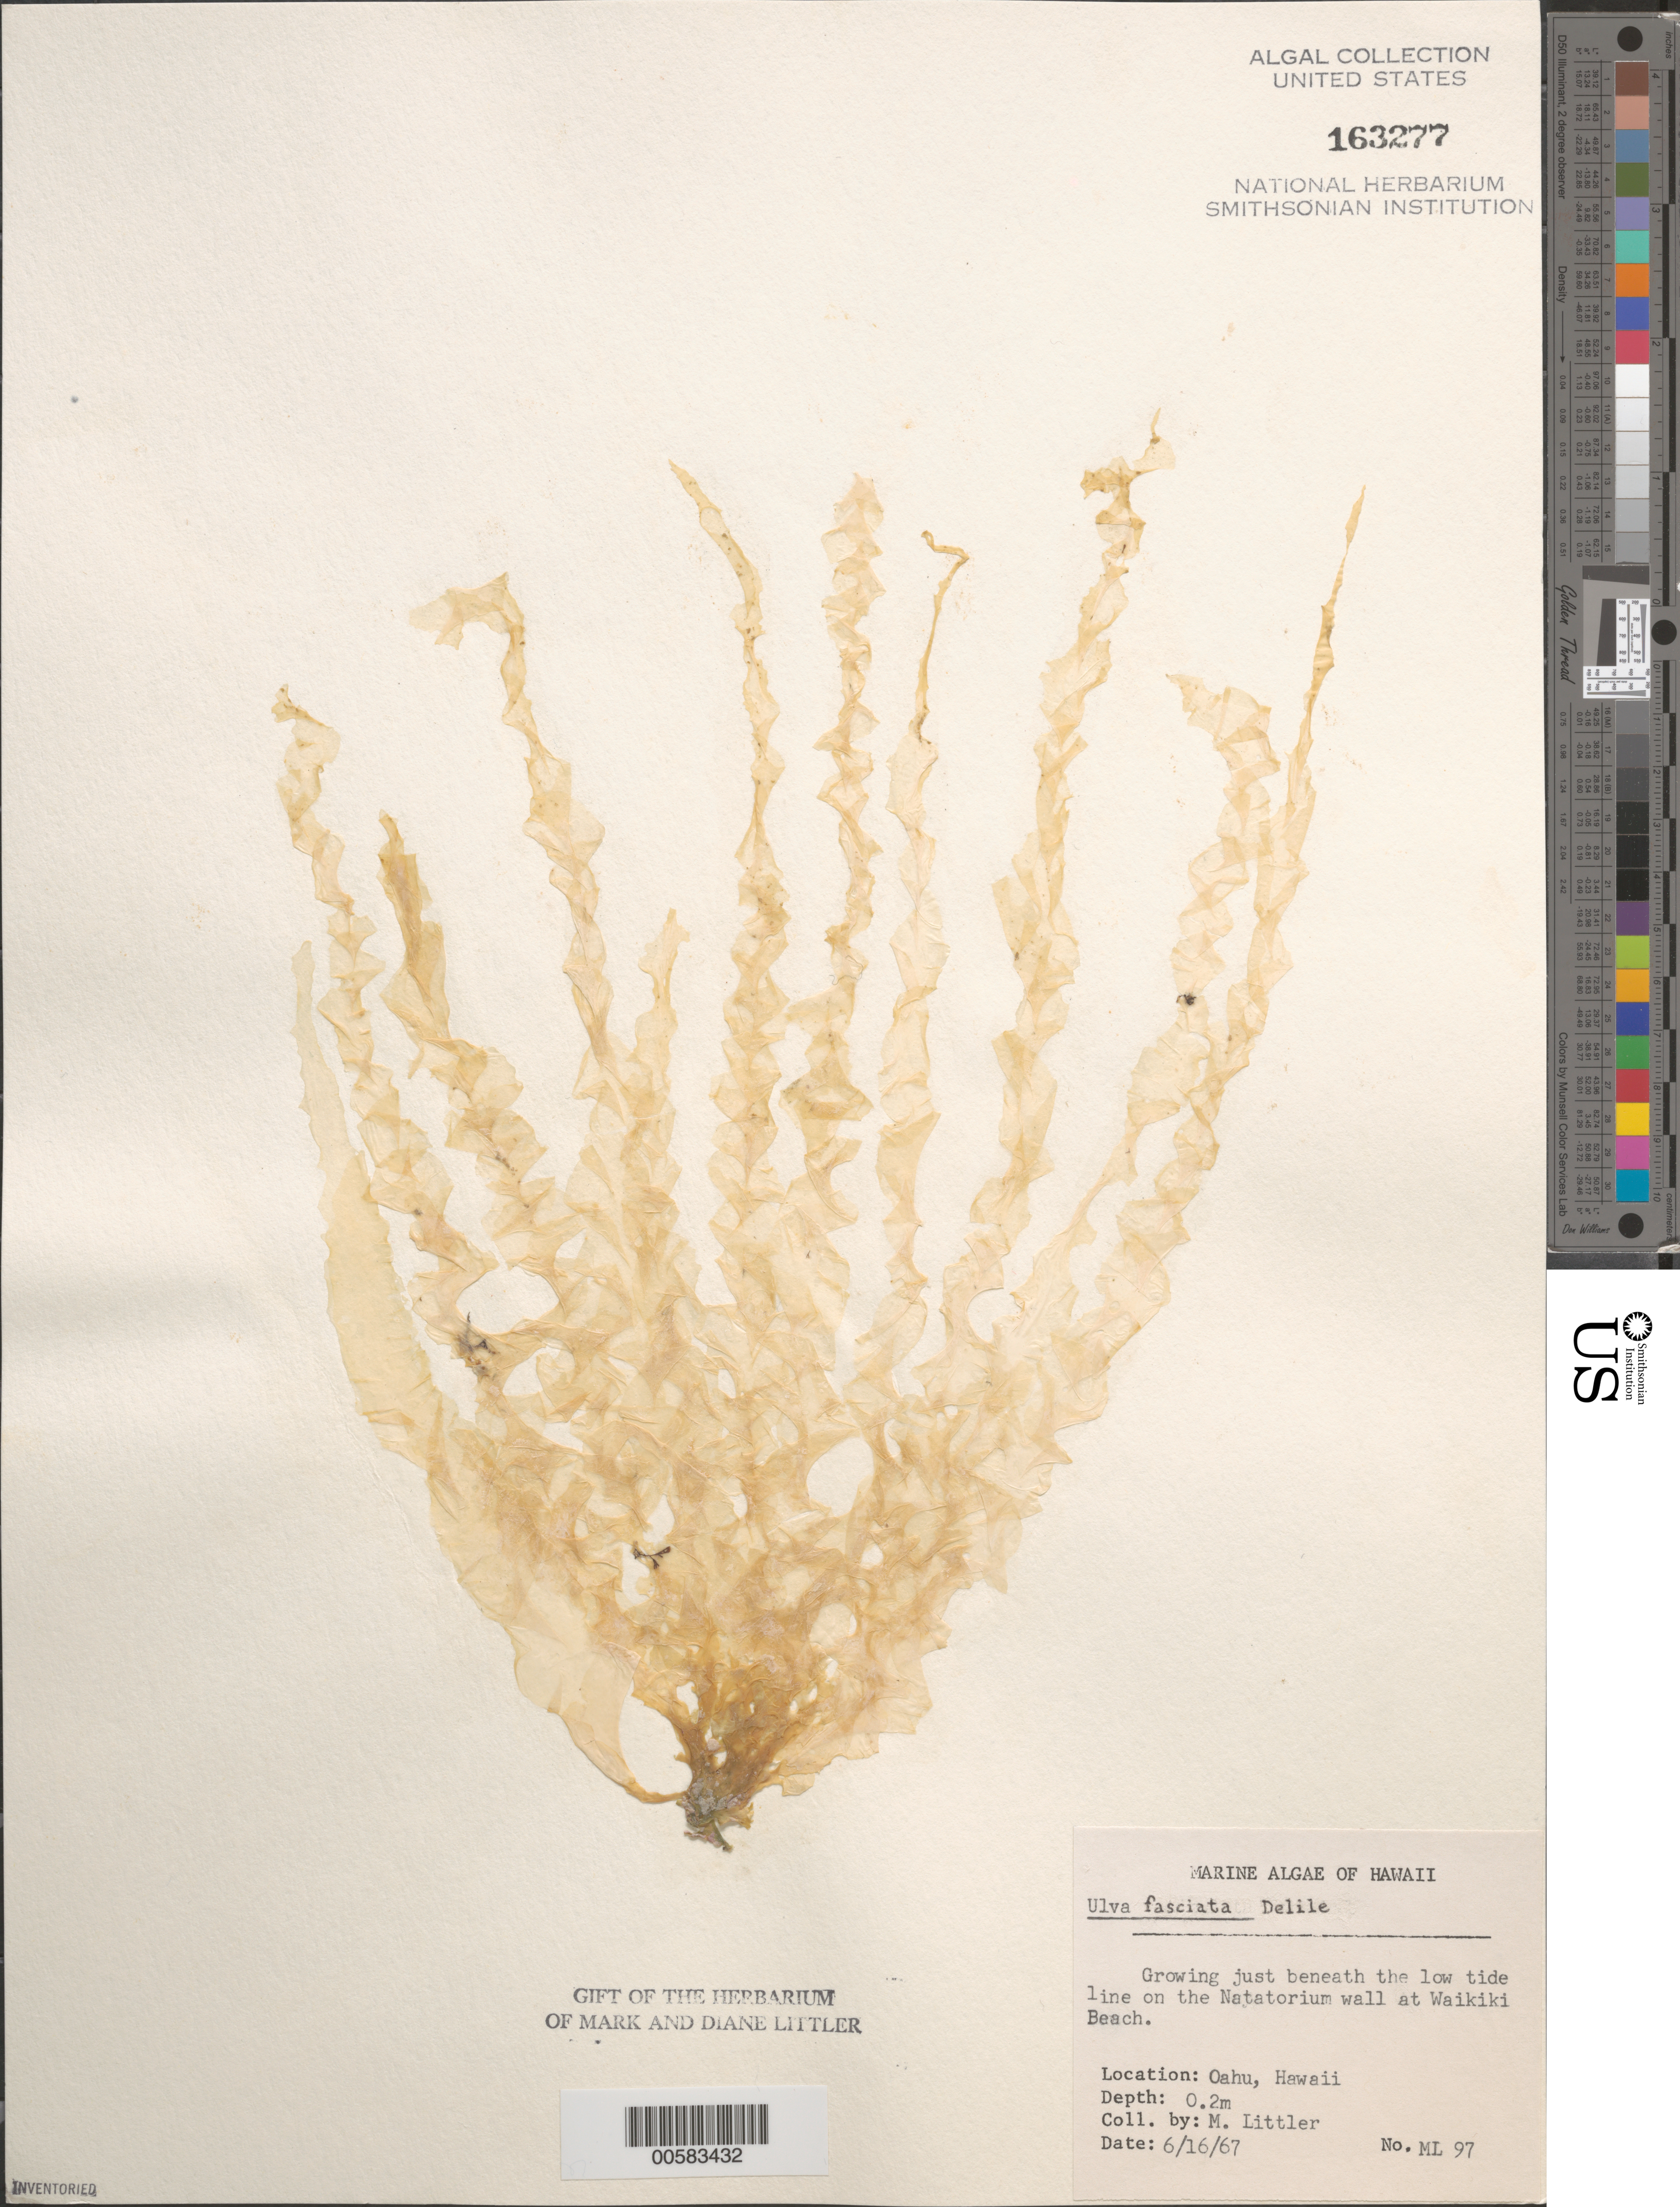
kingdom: Plantae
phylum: Chlorophyta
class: Ulvophyceae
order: Ulvales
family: Ulvaceae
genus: Ulva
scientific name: Ulva lactuca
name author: L.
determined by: Algae name updating Project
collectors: M. M. Littler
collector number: ML 97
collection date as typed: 16 Jun 1967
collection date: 1967-06-16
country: United States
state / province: Hawaii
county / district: Honolulu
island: Oahu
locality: Waikiki Beach, Natatorium wall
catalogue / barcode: US 163277